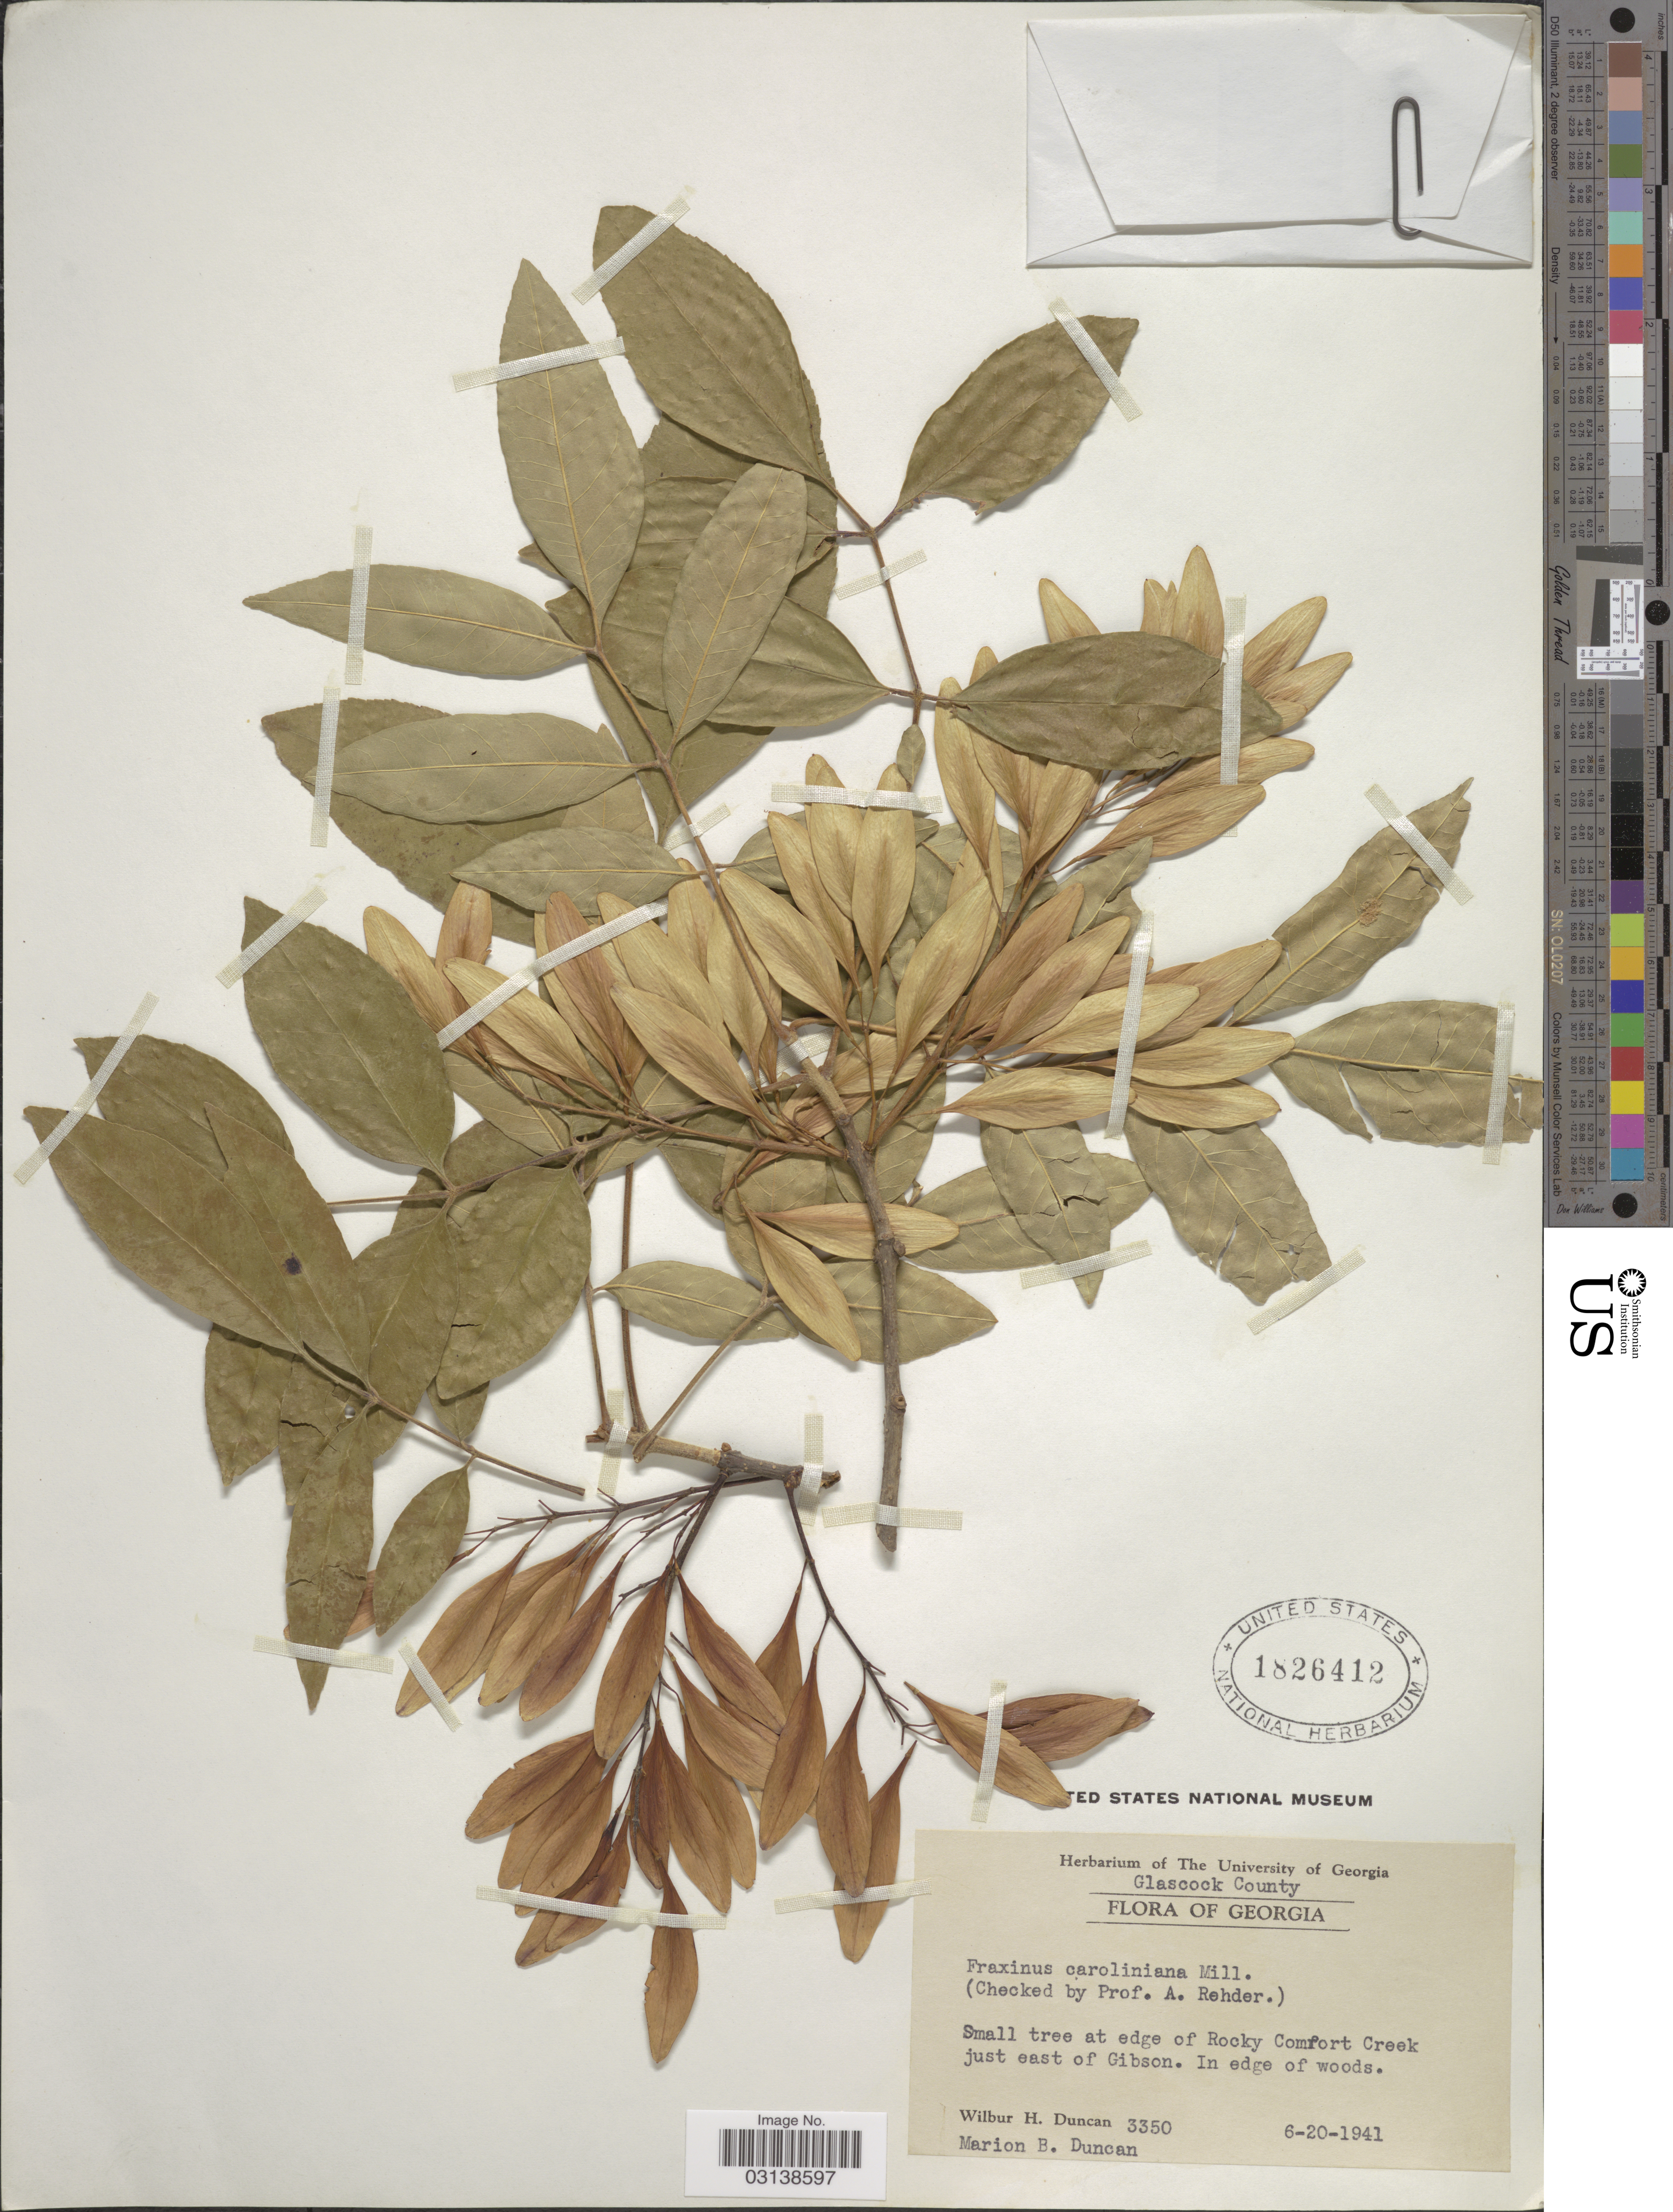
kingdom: Plantae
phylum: Tracheophyta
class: Magnoliopsida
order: Lamiales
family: Oleaceae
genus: Fraxinus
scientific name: Fraxinus caroliniana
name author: Mill.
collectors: W. H. Duncan & M. Duncan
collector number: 3350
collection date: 1941-06-20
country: United States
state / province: Georgia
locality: Glascock County. Small tree at edge of Rocky Comfort Creek just east of Gibson.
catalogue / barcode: US 1826412